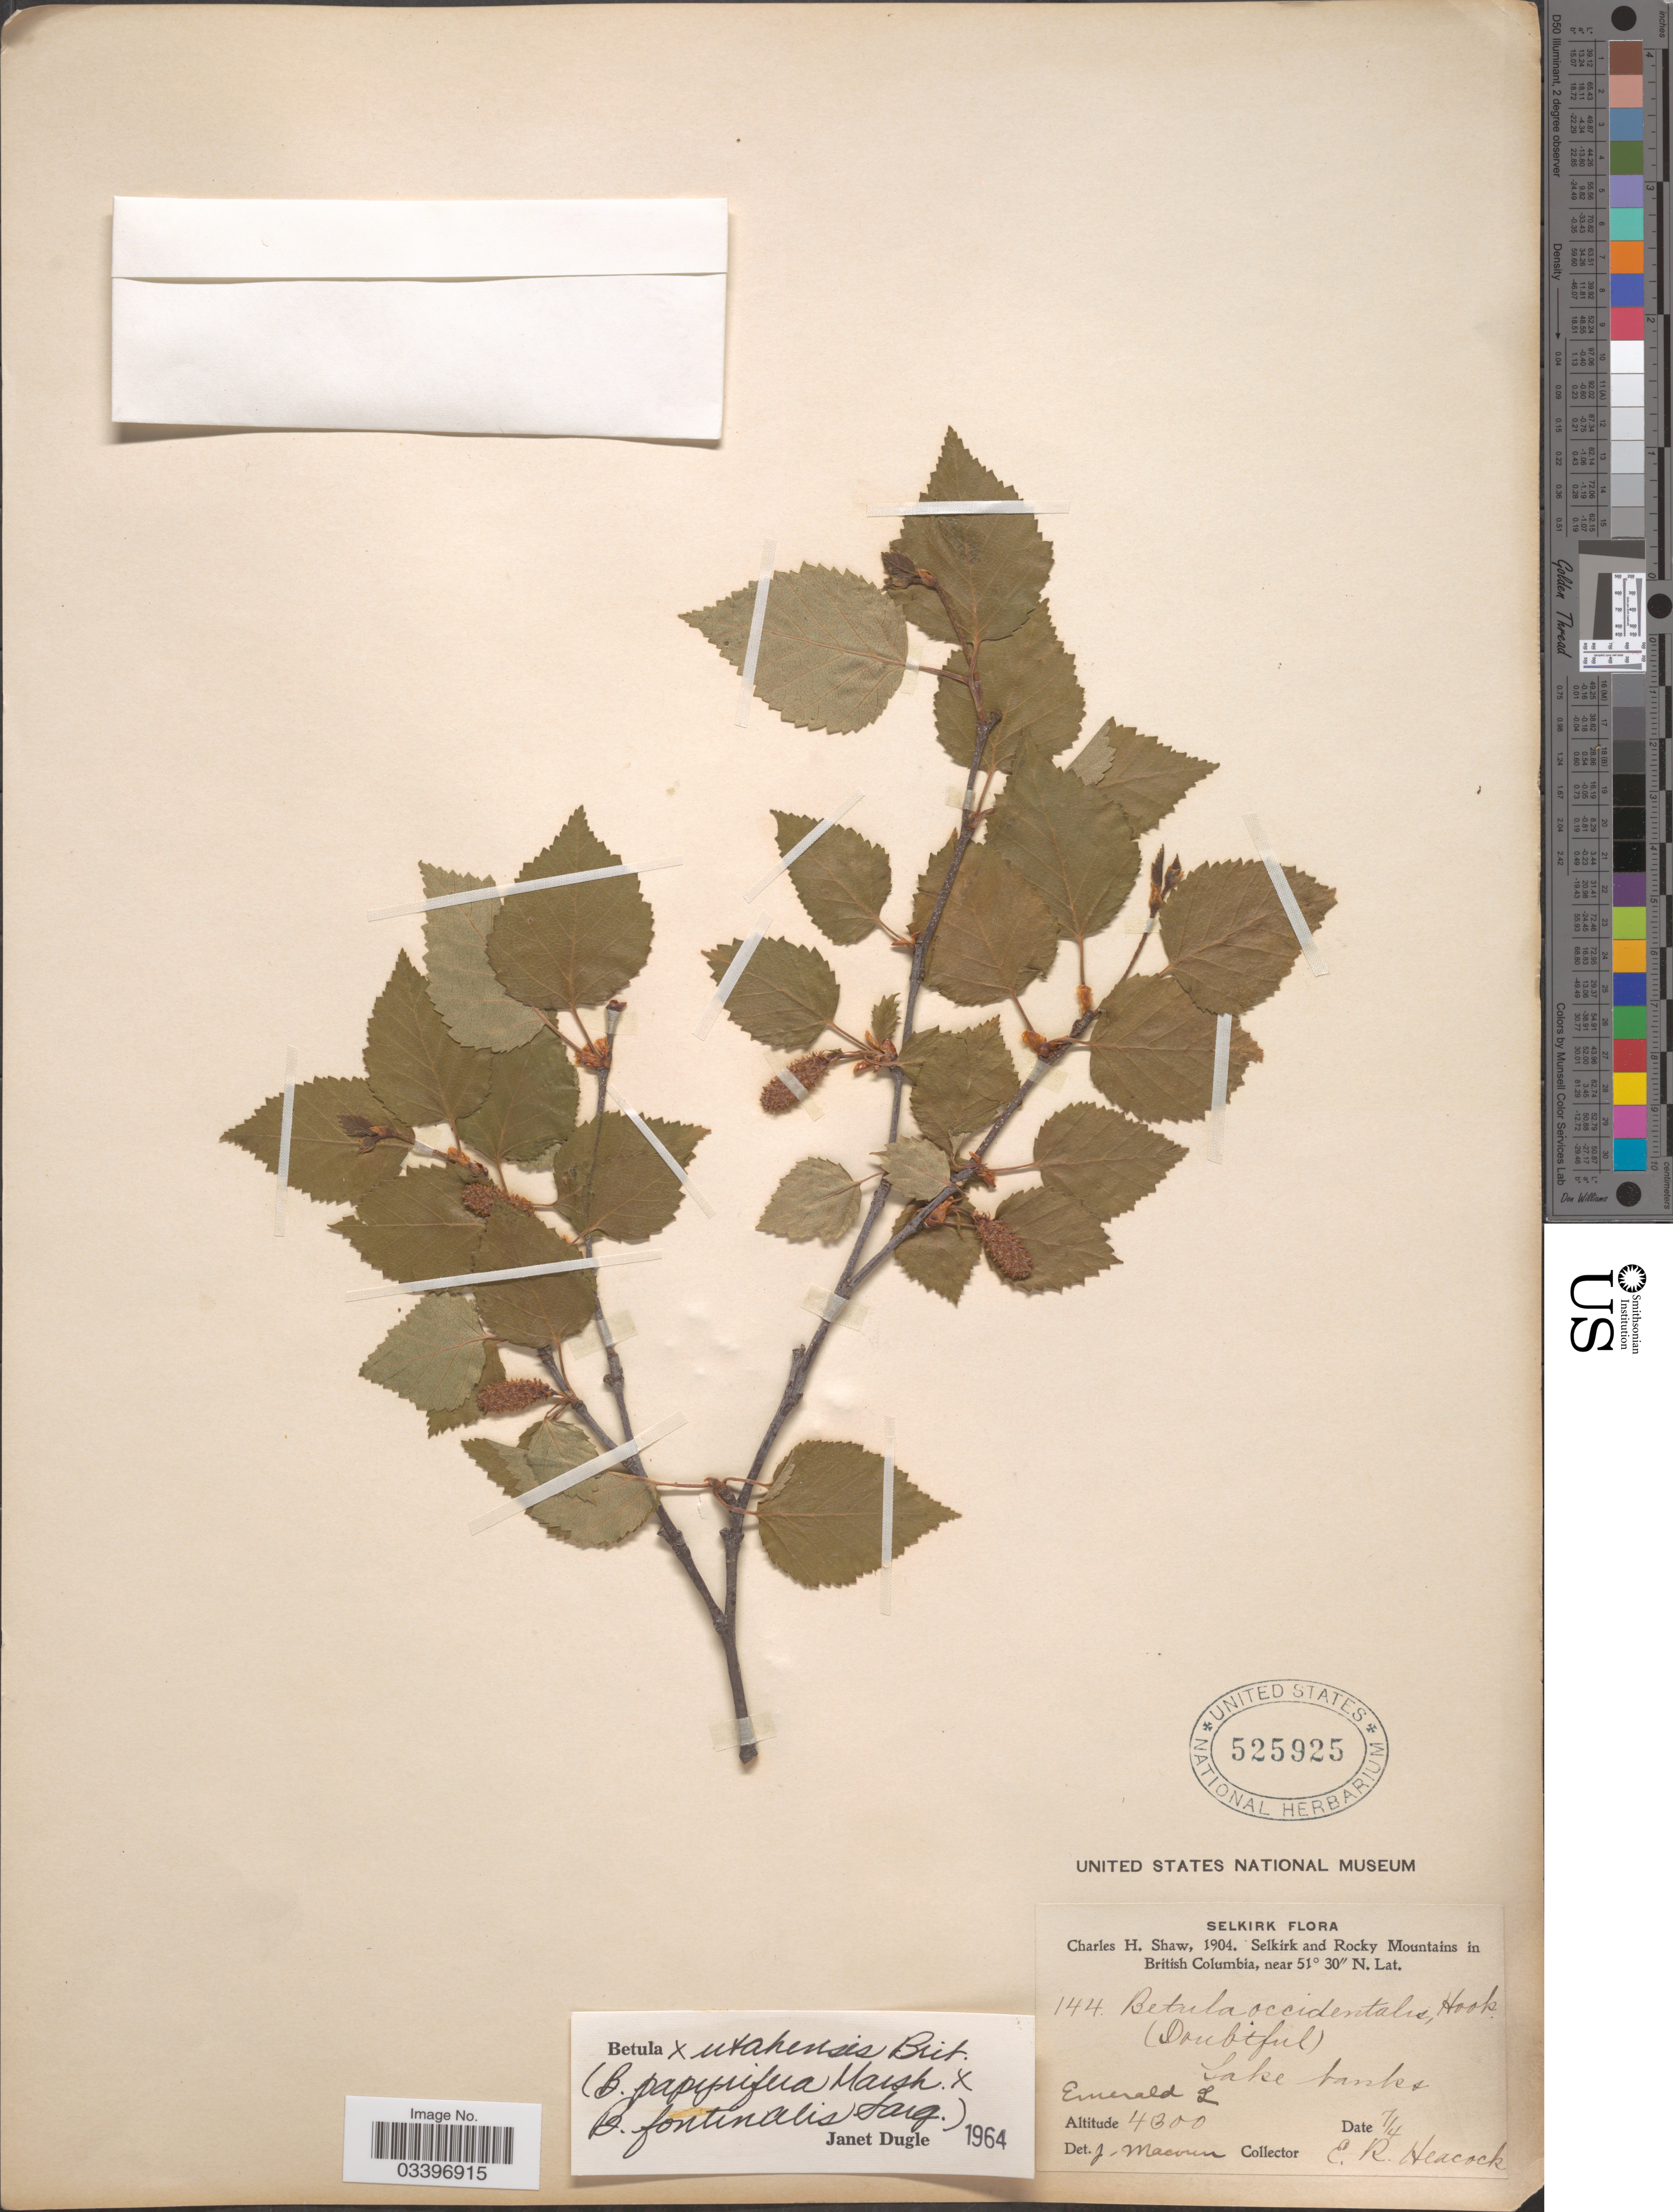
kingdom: Plantae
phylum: Tracheophyta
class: Magnoliopsida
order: Fagales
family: Betulaceae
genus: Betula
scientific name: Betula x utahensis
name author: Britton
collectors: C. H. Shaw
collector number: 144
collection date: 1904-04-07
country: Canada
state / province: British Columbia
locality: Selkirk. Selkirk and Rocky Mountains. Lake banks Emerald L.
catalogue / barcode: US 525925